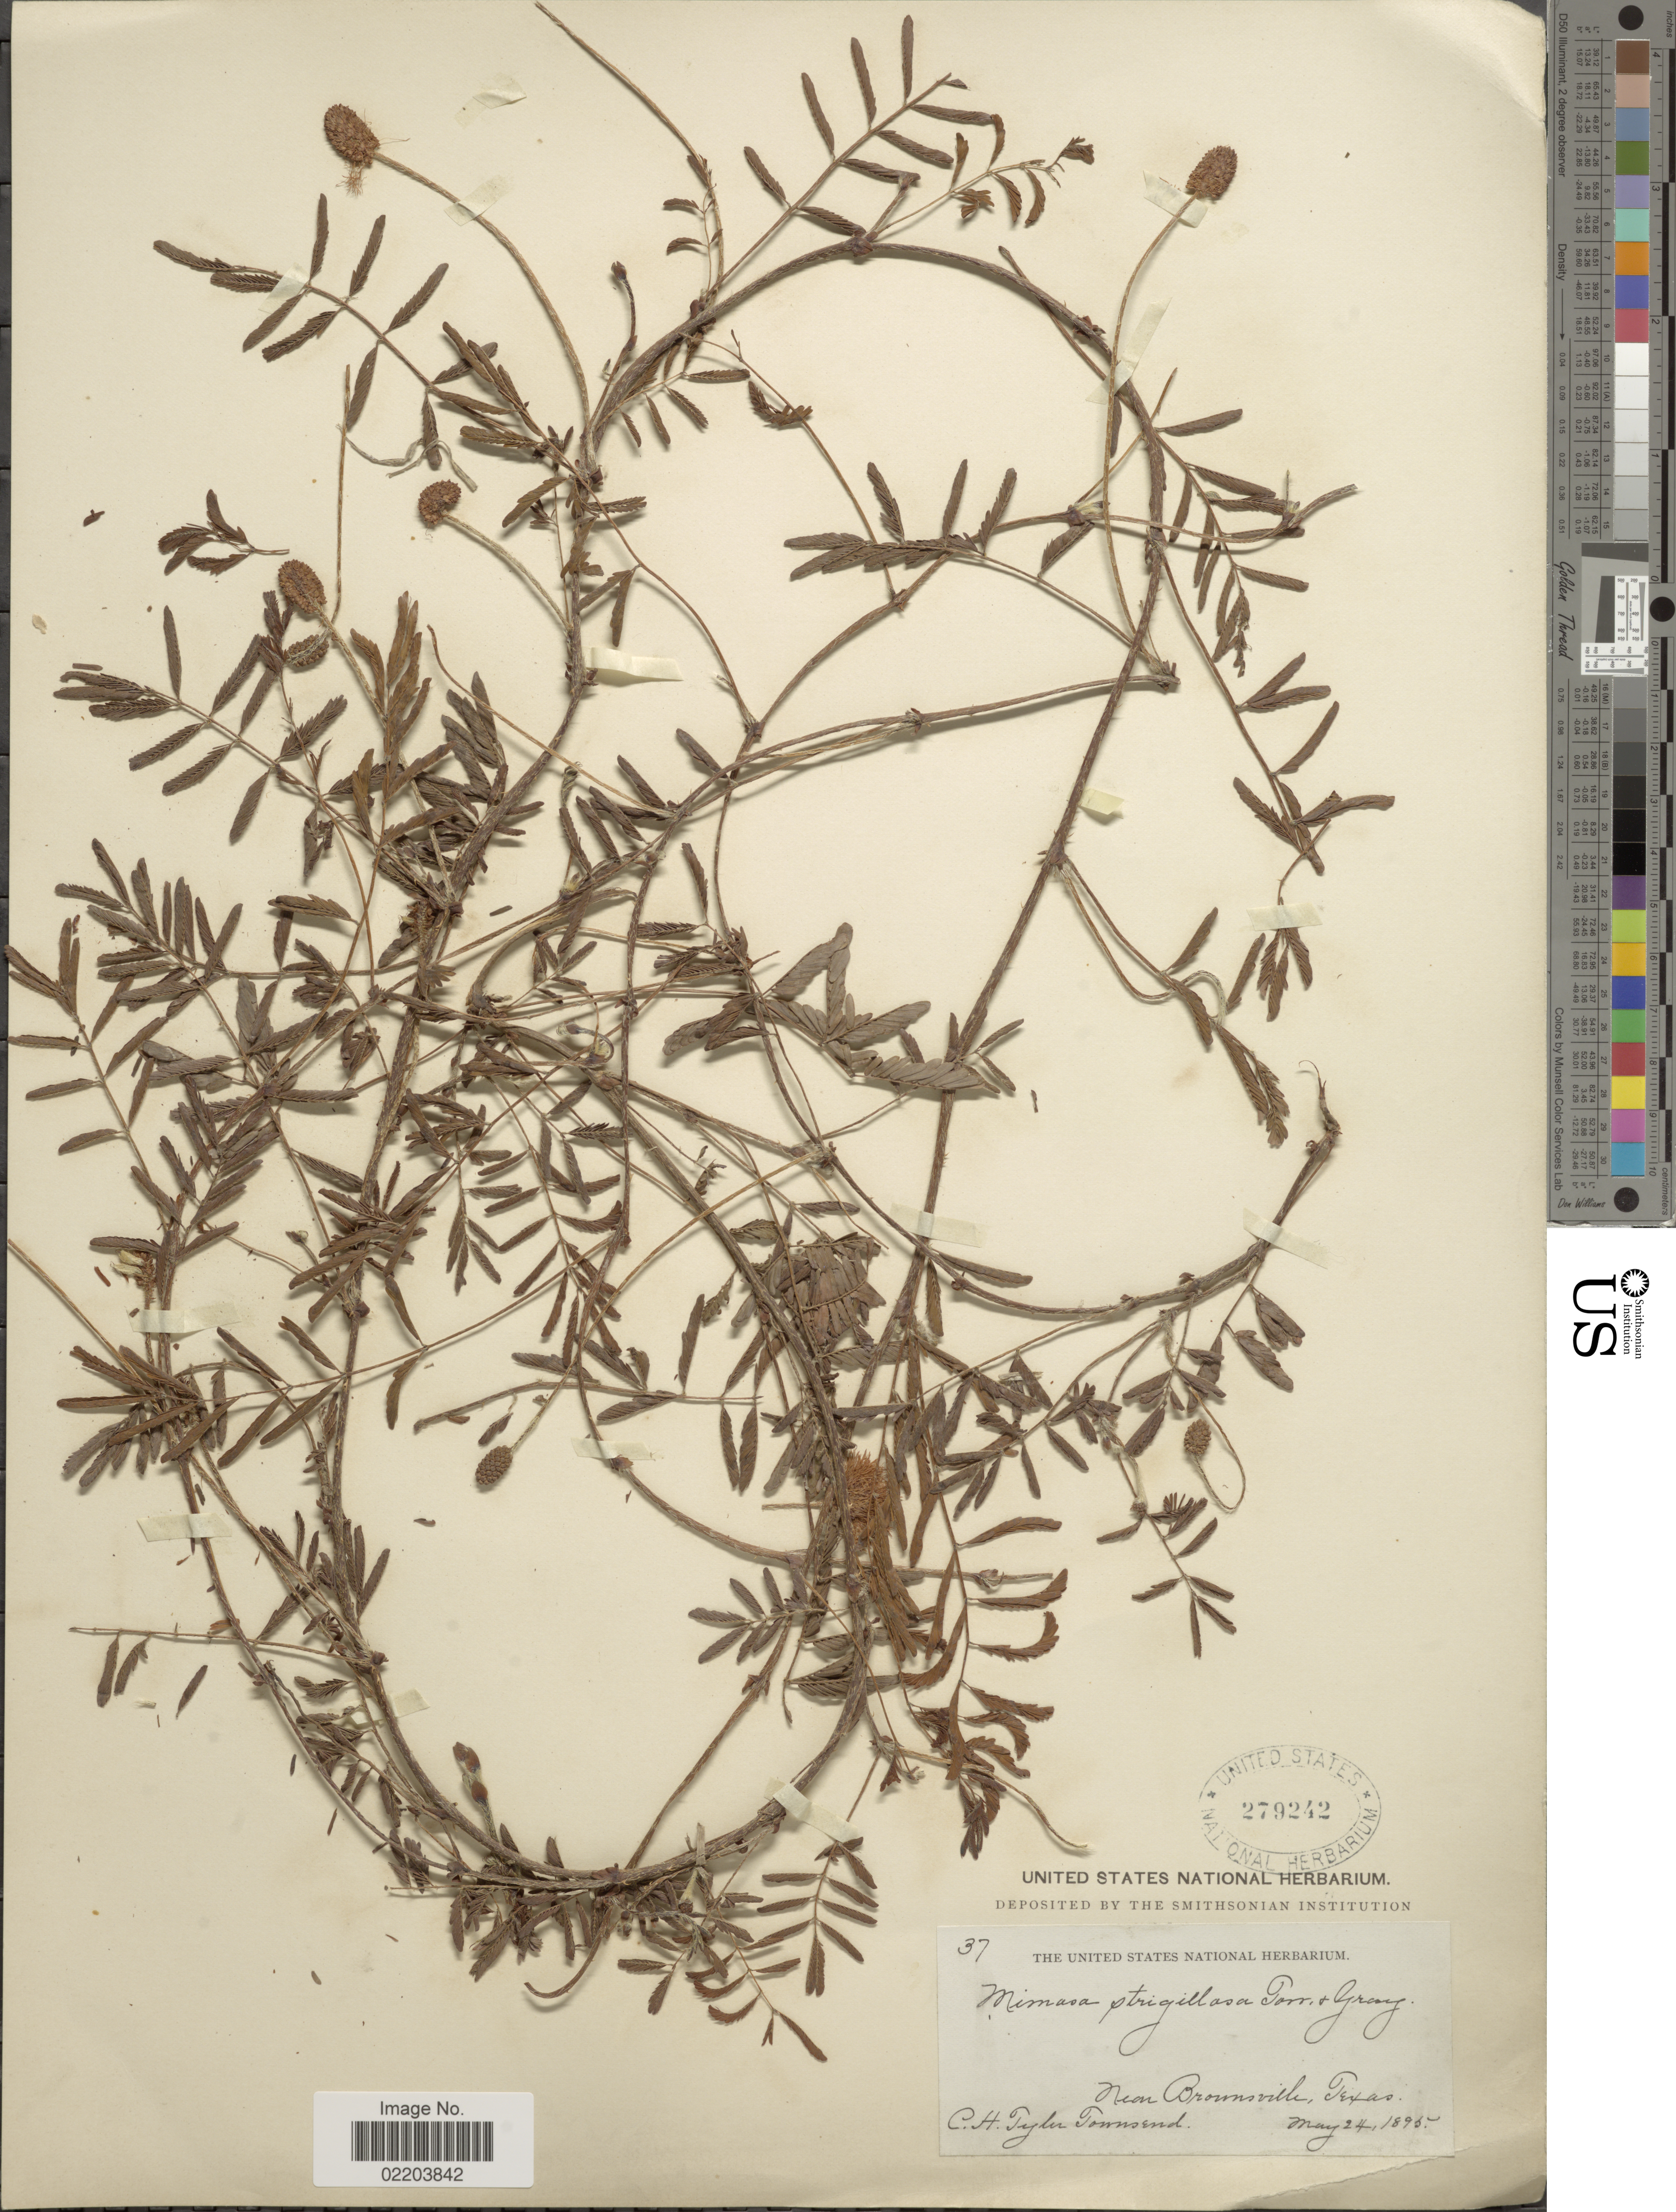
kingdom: Plantae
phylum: Tracheophyta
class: Magnoliopsida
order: Fabales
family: Fabaceae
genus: Mimosa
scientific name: Mimosa strigillosa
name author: Torr. & A. Gray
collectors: C. H. T. Townsend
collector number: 37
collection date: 1895-05-24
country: United States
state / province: Texas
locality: Near Brownsville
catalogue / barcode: US 279242